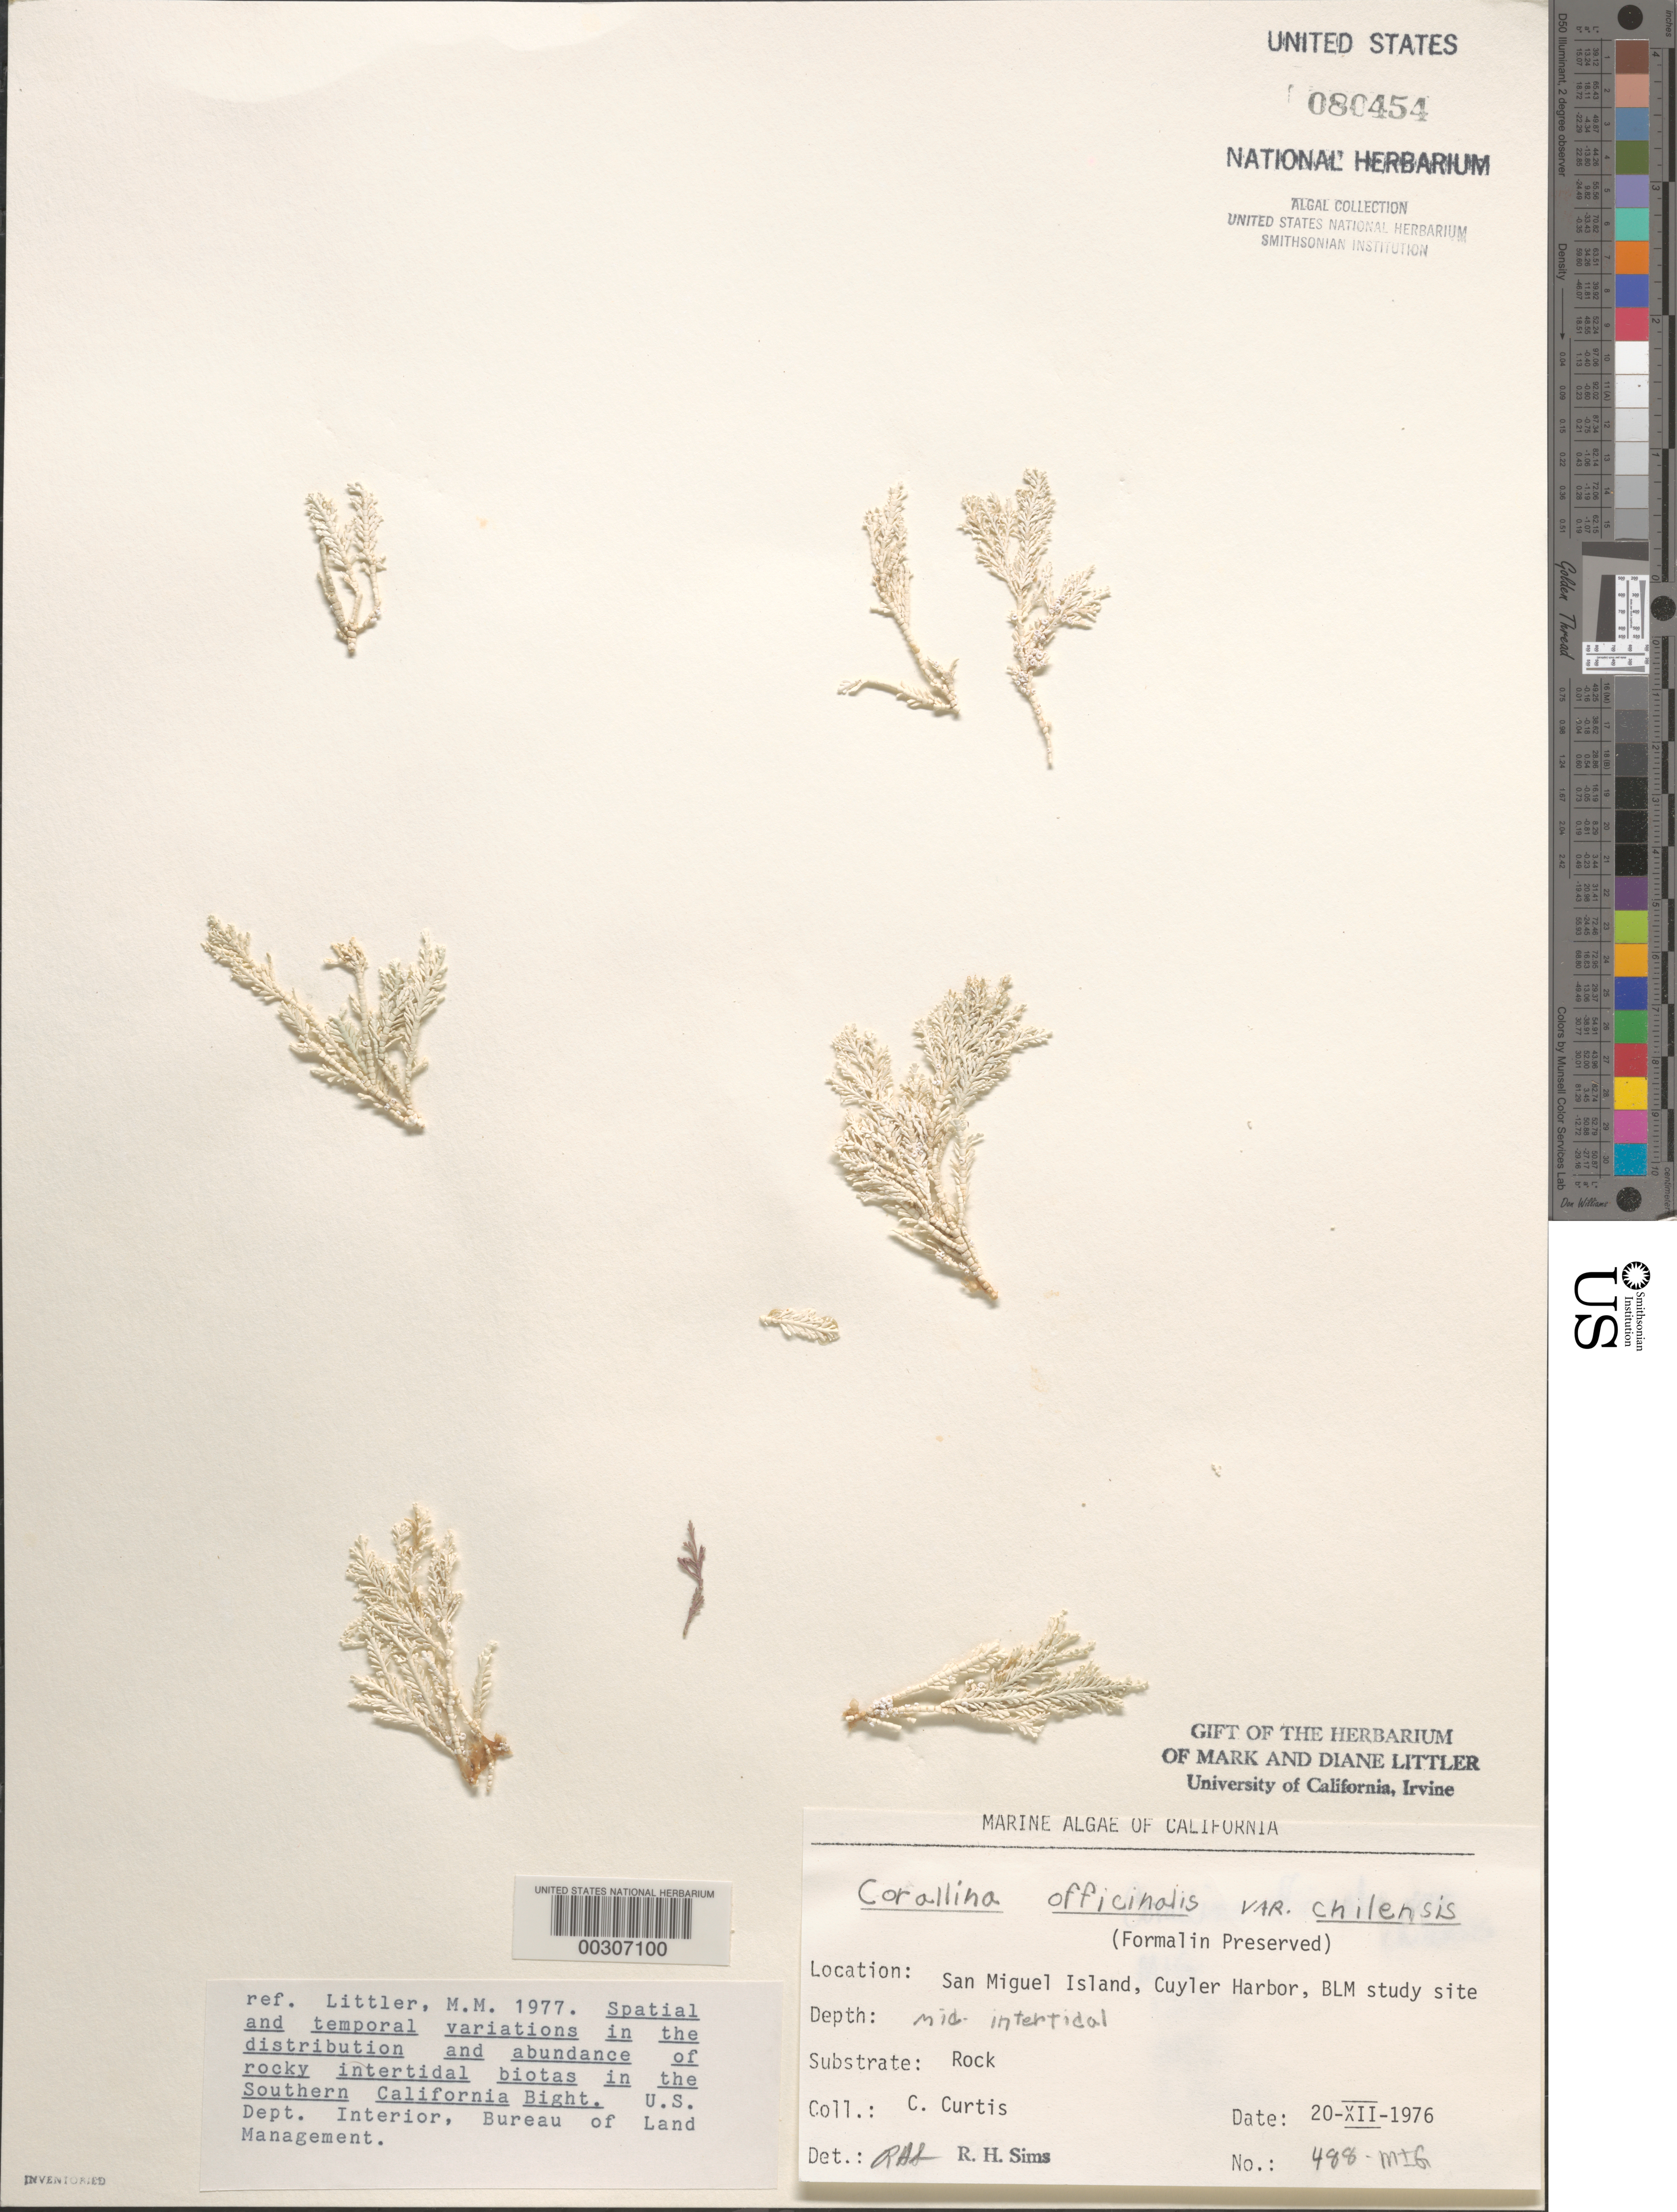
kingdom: Plantae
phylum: Rhodophyta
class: Florideophyceae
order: Corallinales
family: Corallinaceae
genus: Corallina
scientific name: Corallina officinalis var. chilensis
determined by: Sims, Robert H.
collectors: C. Curtis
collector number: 488-MIG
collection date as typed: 20 Dec 1976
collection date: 1976-12-20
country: United States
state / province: California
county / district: Santa Barbara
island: San Miguel Island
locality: Cuyler Harbor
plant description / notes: BLM-SOCALBIGHT Rocky Intertidal Survey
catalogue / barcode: US 80454